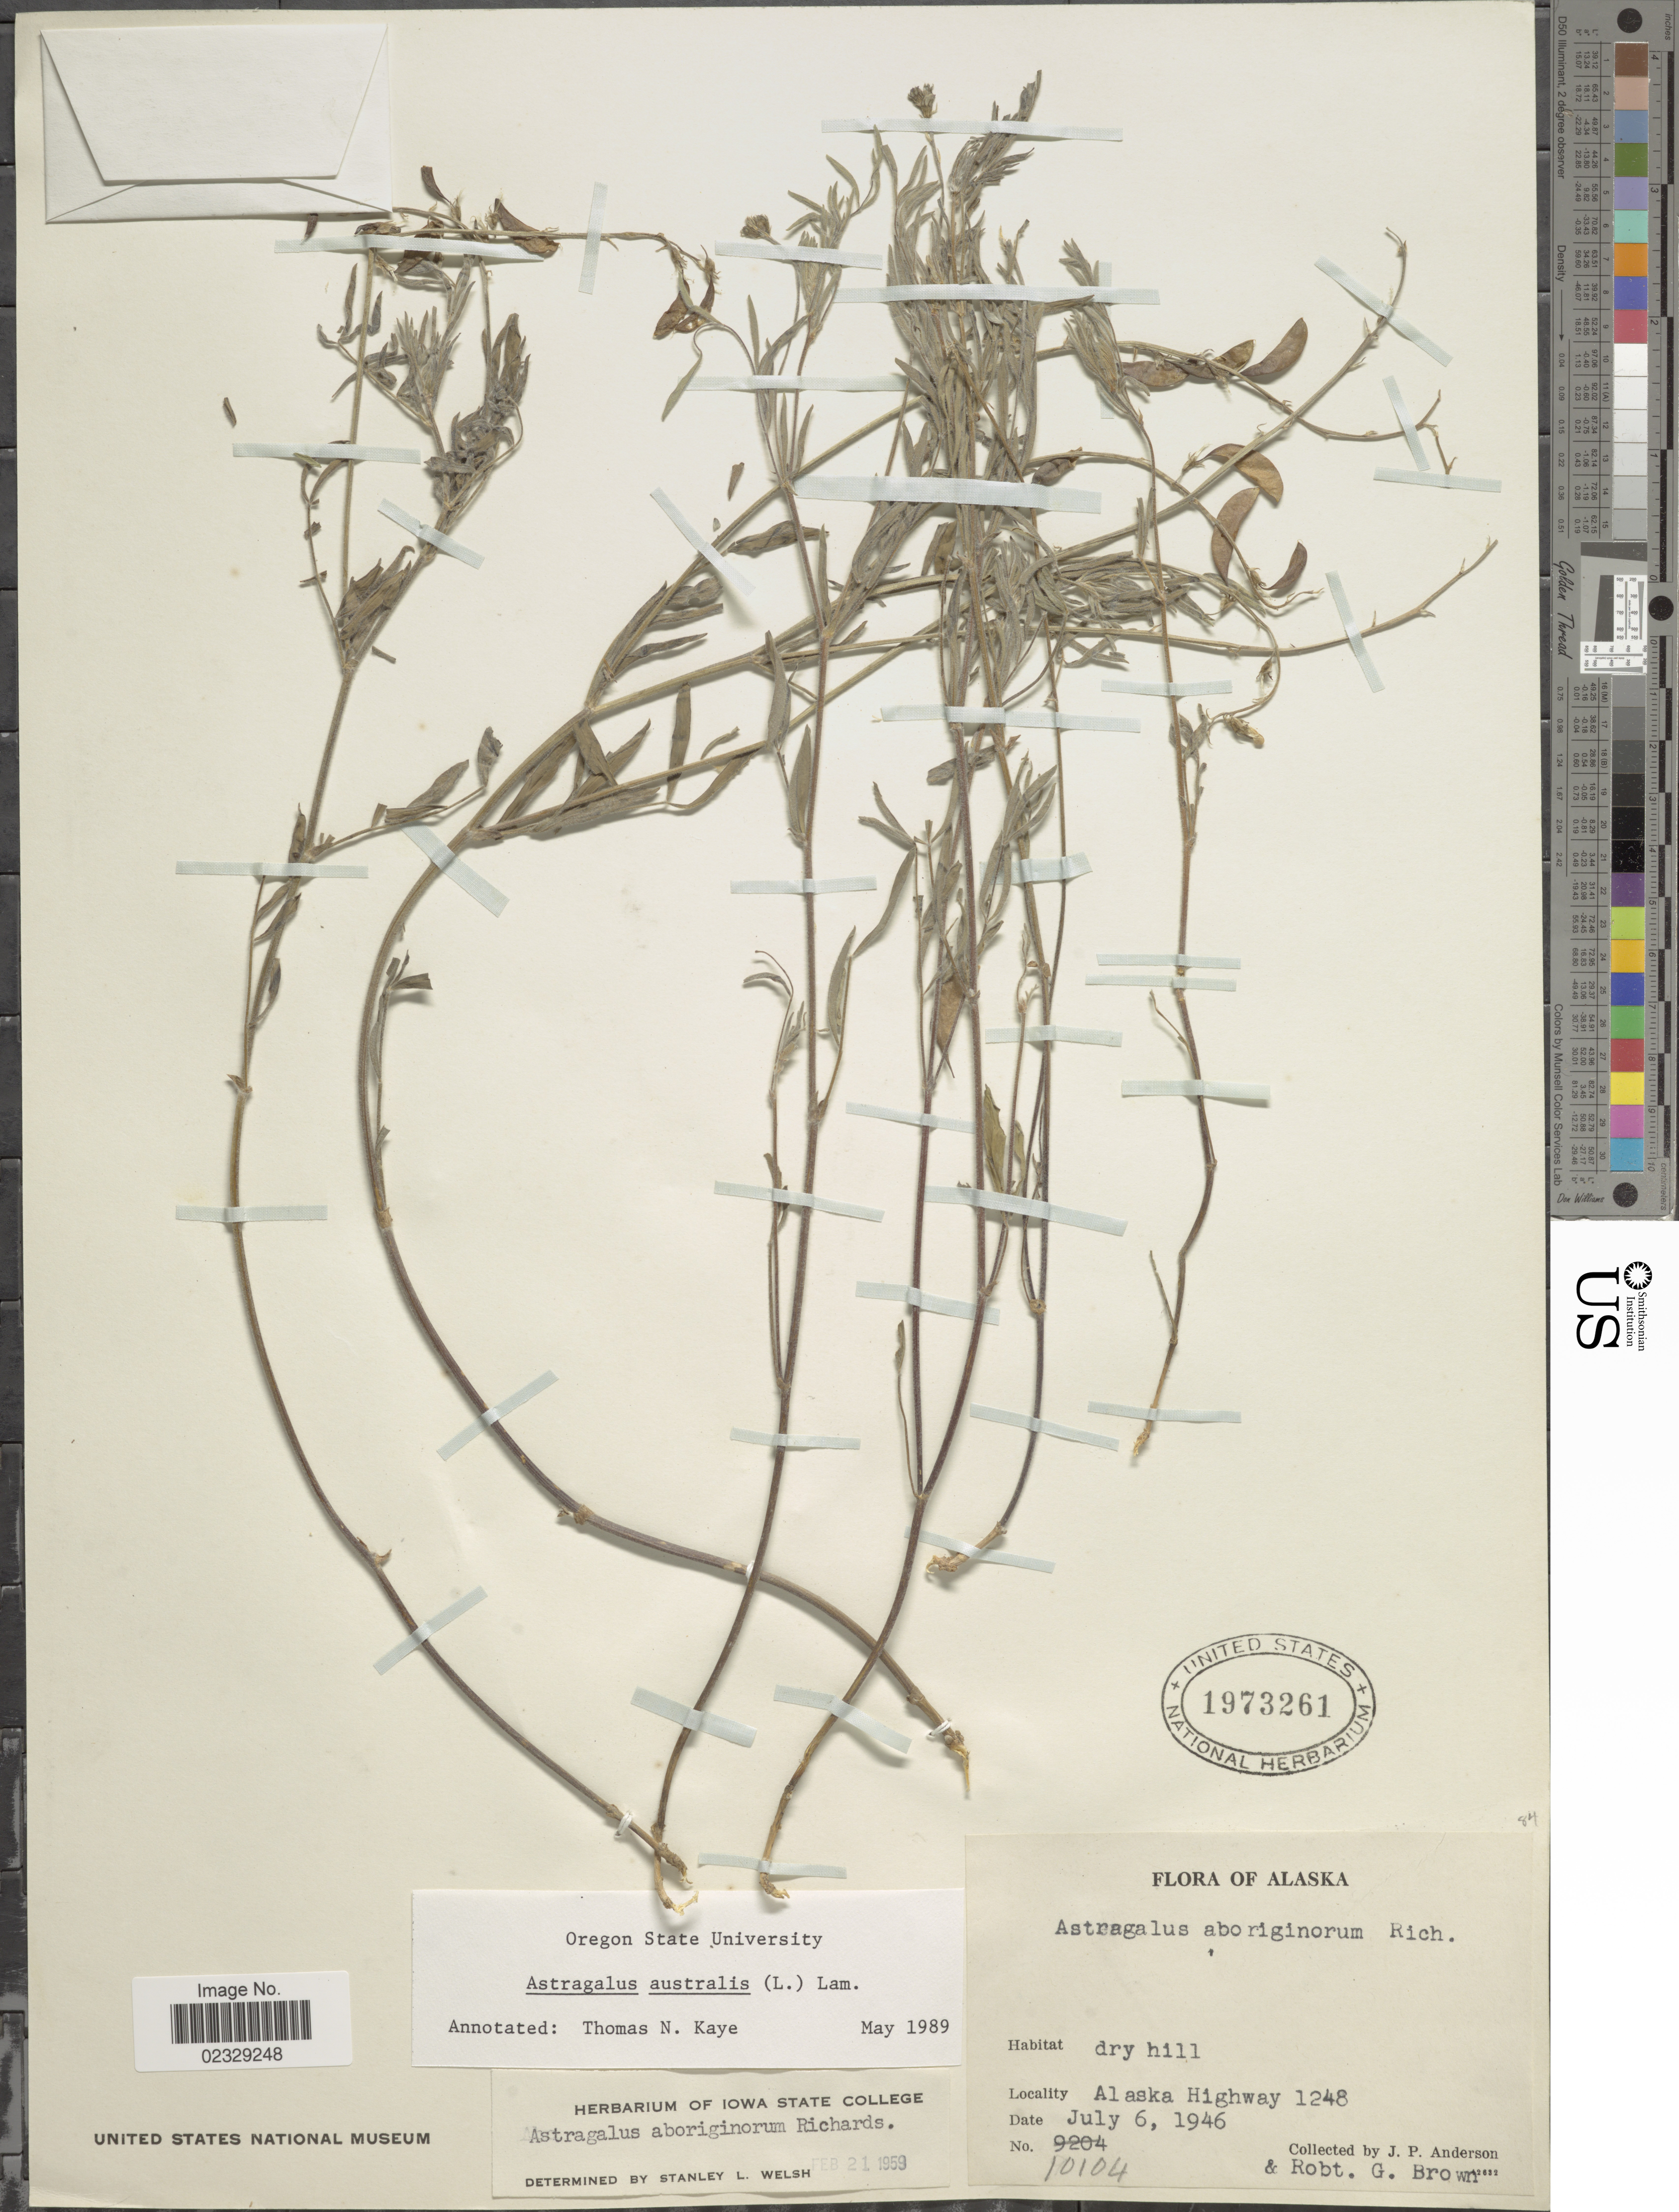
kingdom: Plantae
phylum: Tracheophyta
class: Magnoliopsida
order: Fabales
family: Fabaceae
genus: Astragalus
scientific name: Astragalus australis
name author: (L.) Lam.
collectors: J. P. Anderson & R. G. Brown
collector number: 10104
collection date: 1946-07-06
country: United States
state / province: Alaska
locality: Alaska Highway 1248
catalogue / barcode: US 1973261